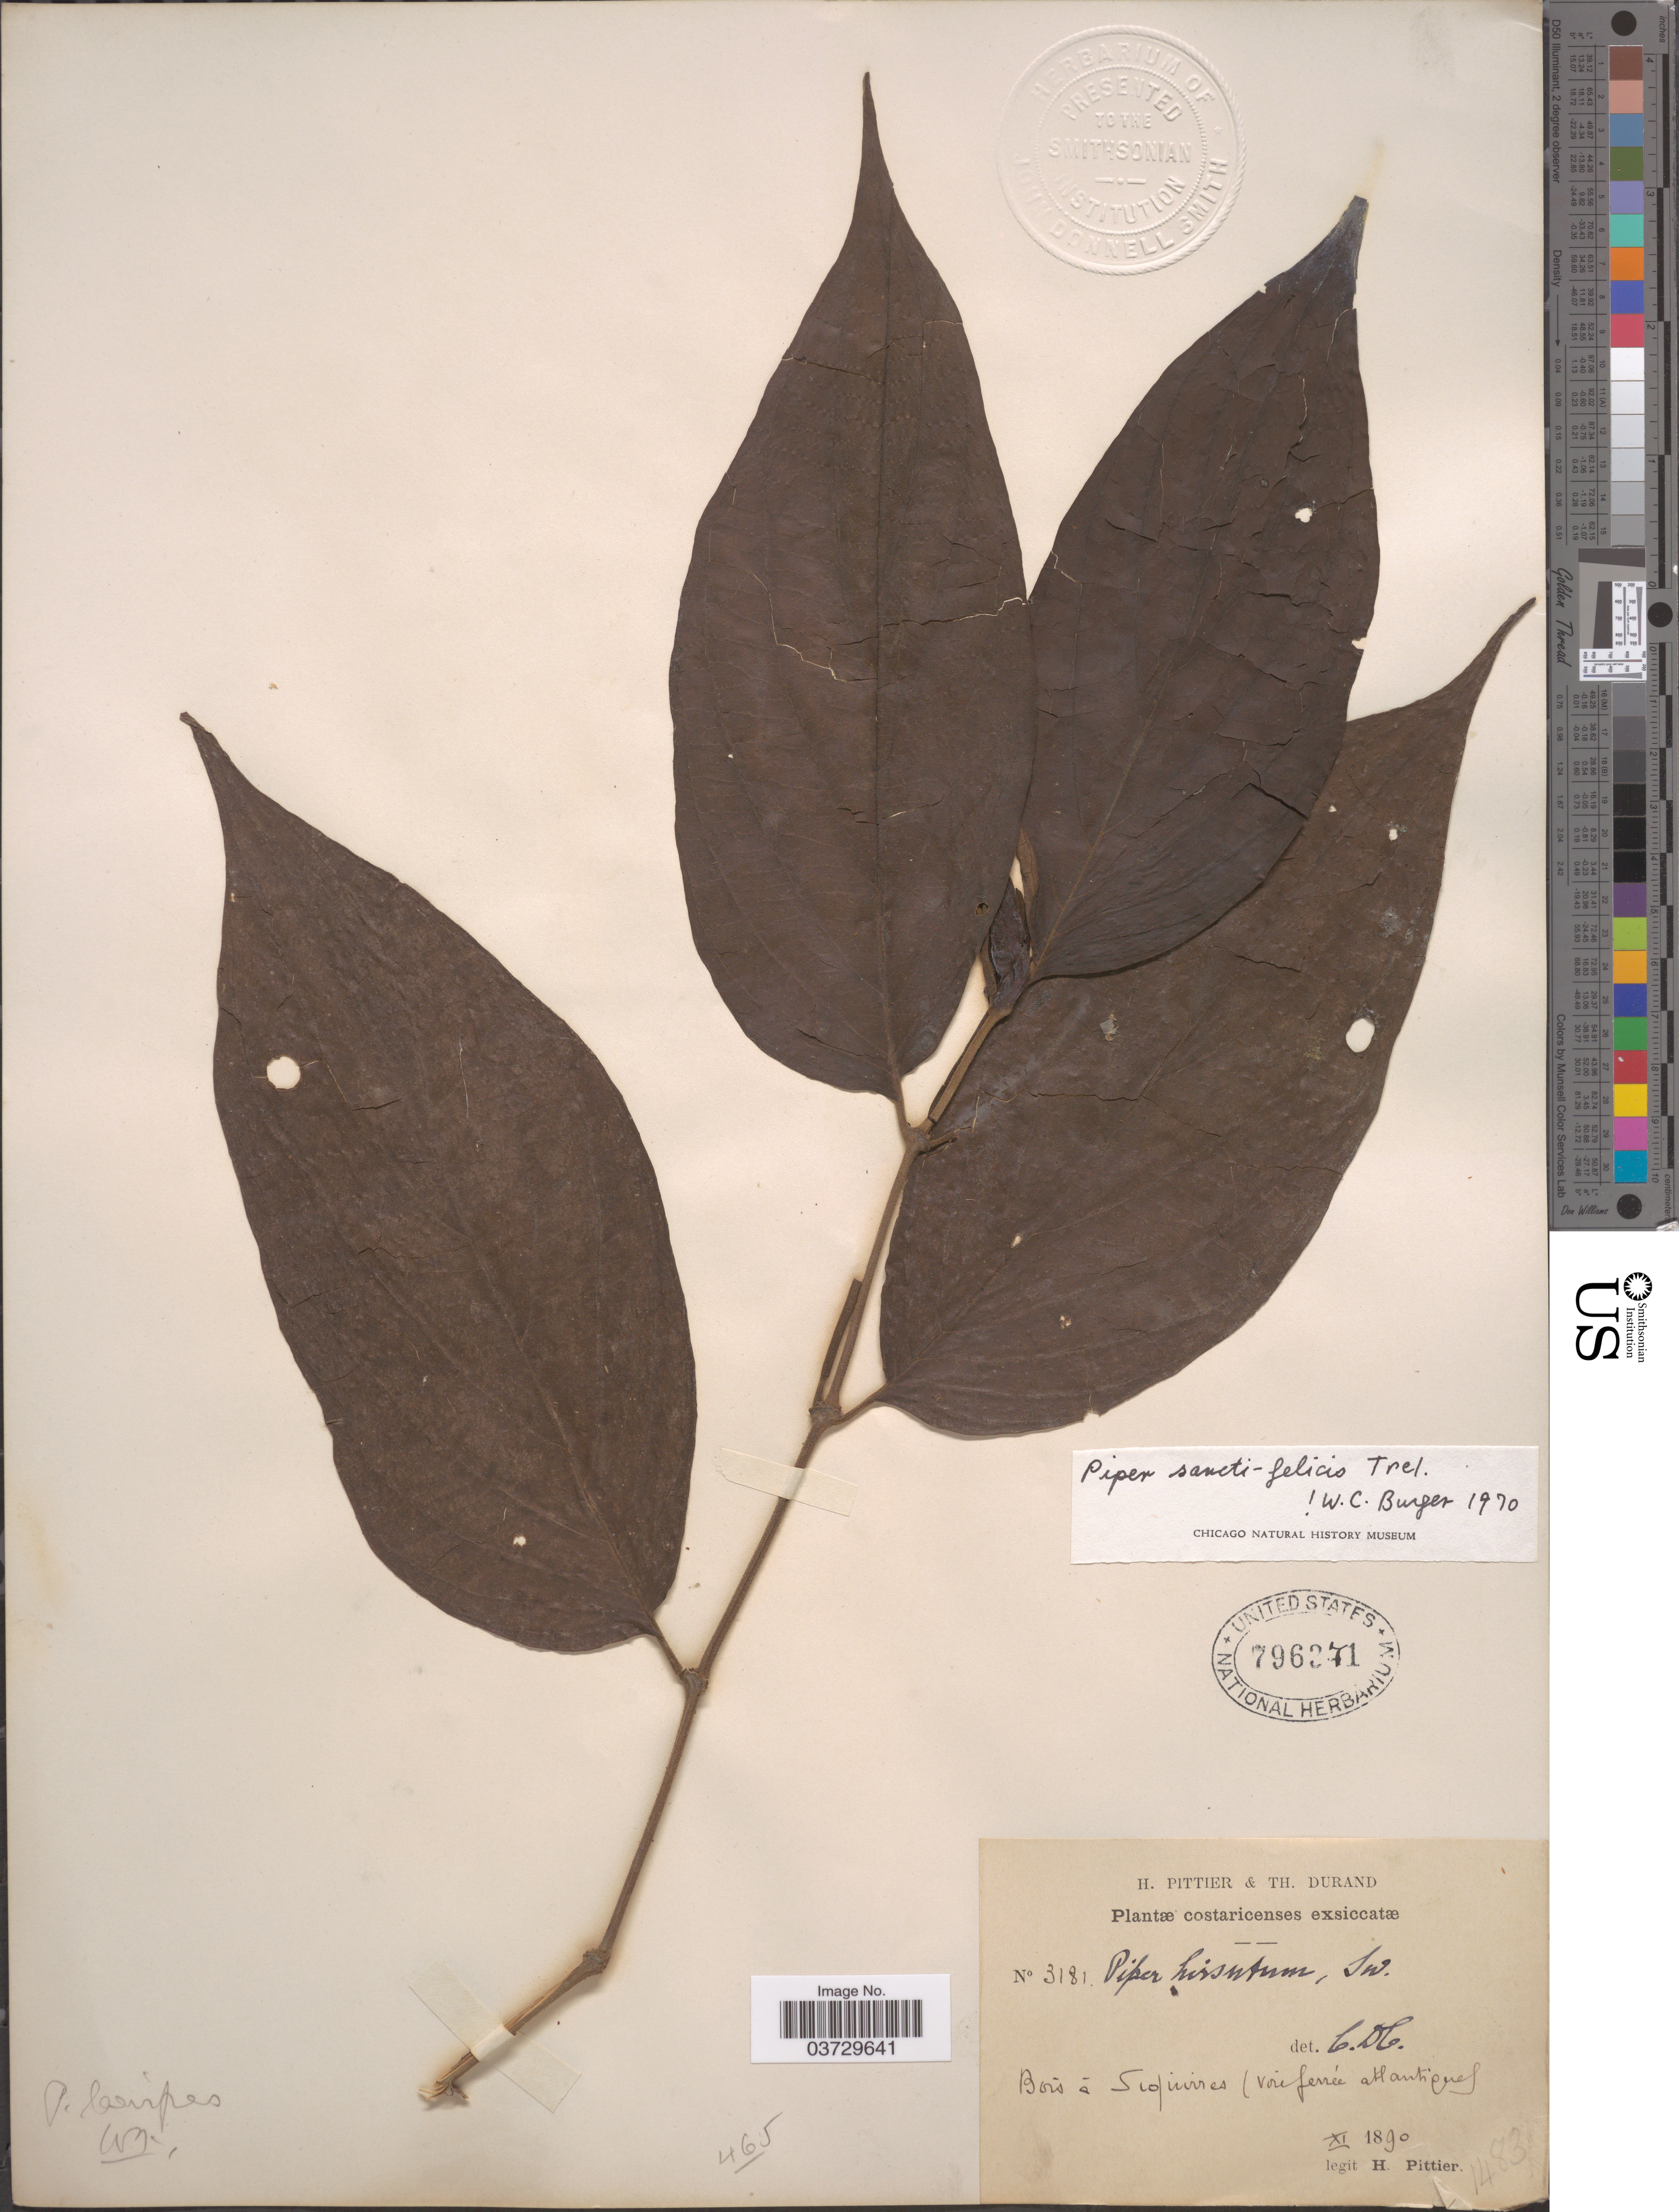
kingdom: Plantae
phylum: Tracheophyta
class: Magnoliopsida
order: Piperales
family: Piperaceae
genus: Piper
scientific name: Piper sancti-felicis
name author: Trel.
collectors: H. F. Pittier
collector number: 3181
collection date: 1890-11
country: Costa Rica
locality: Bois á Siqiurres (voie ferrée atlantique).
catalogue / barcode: US 796371